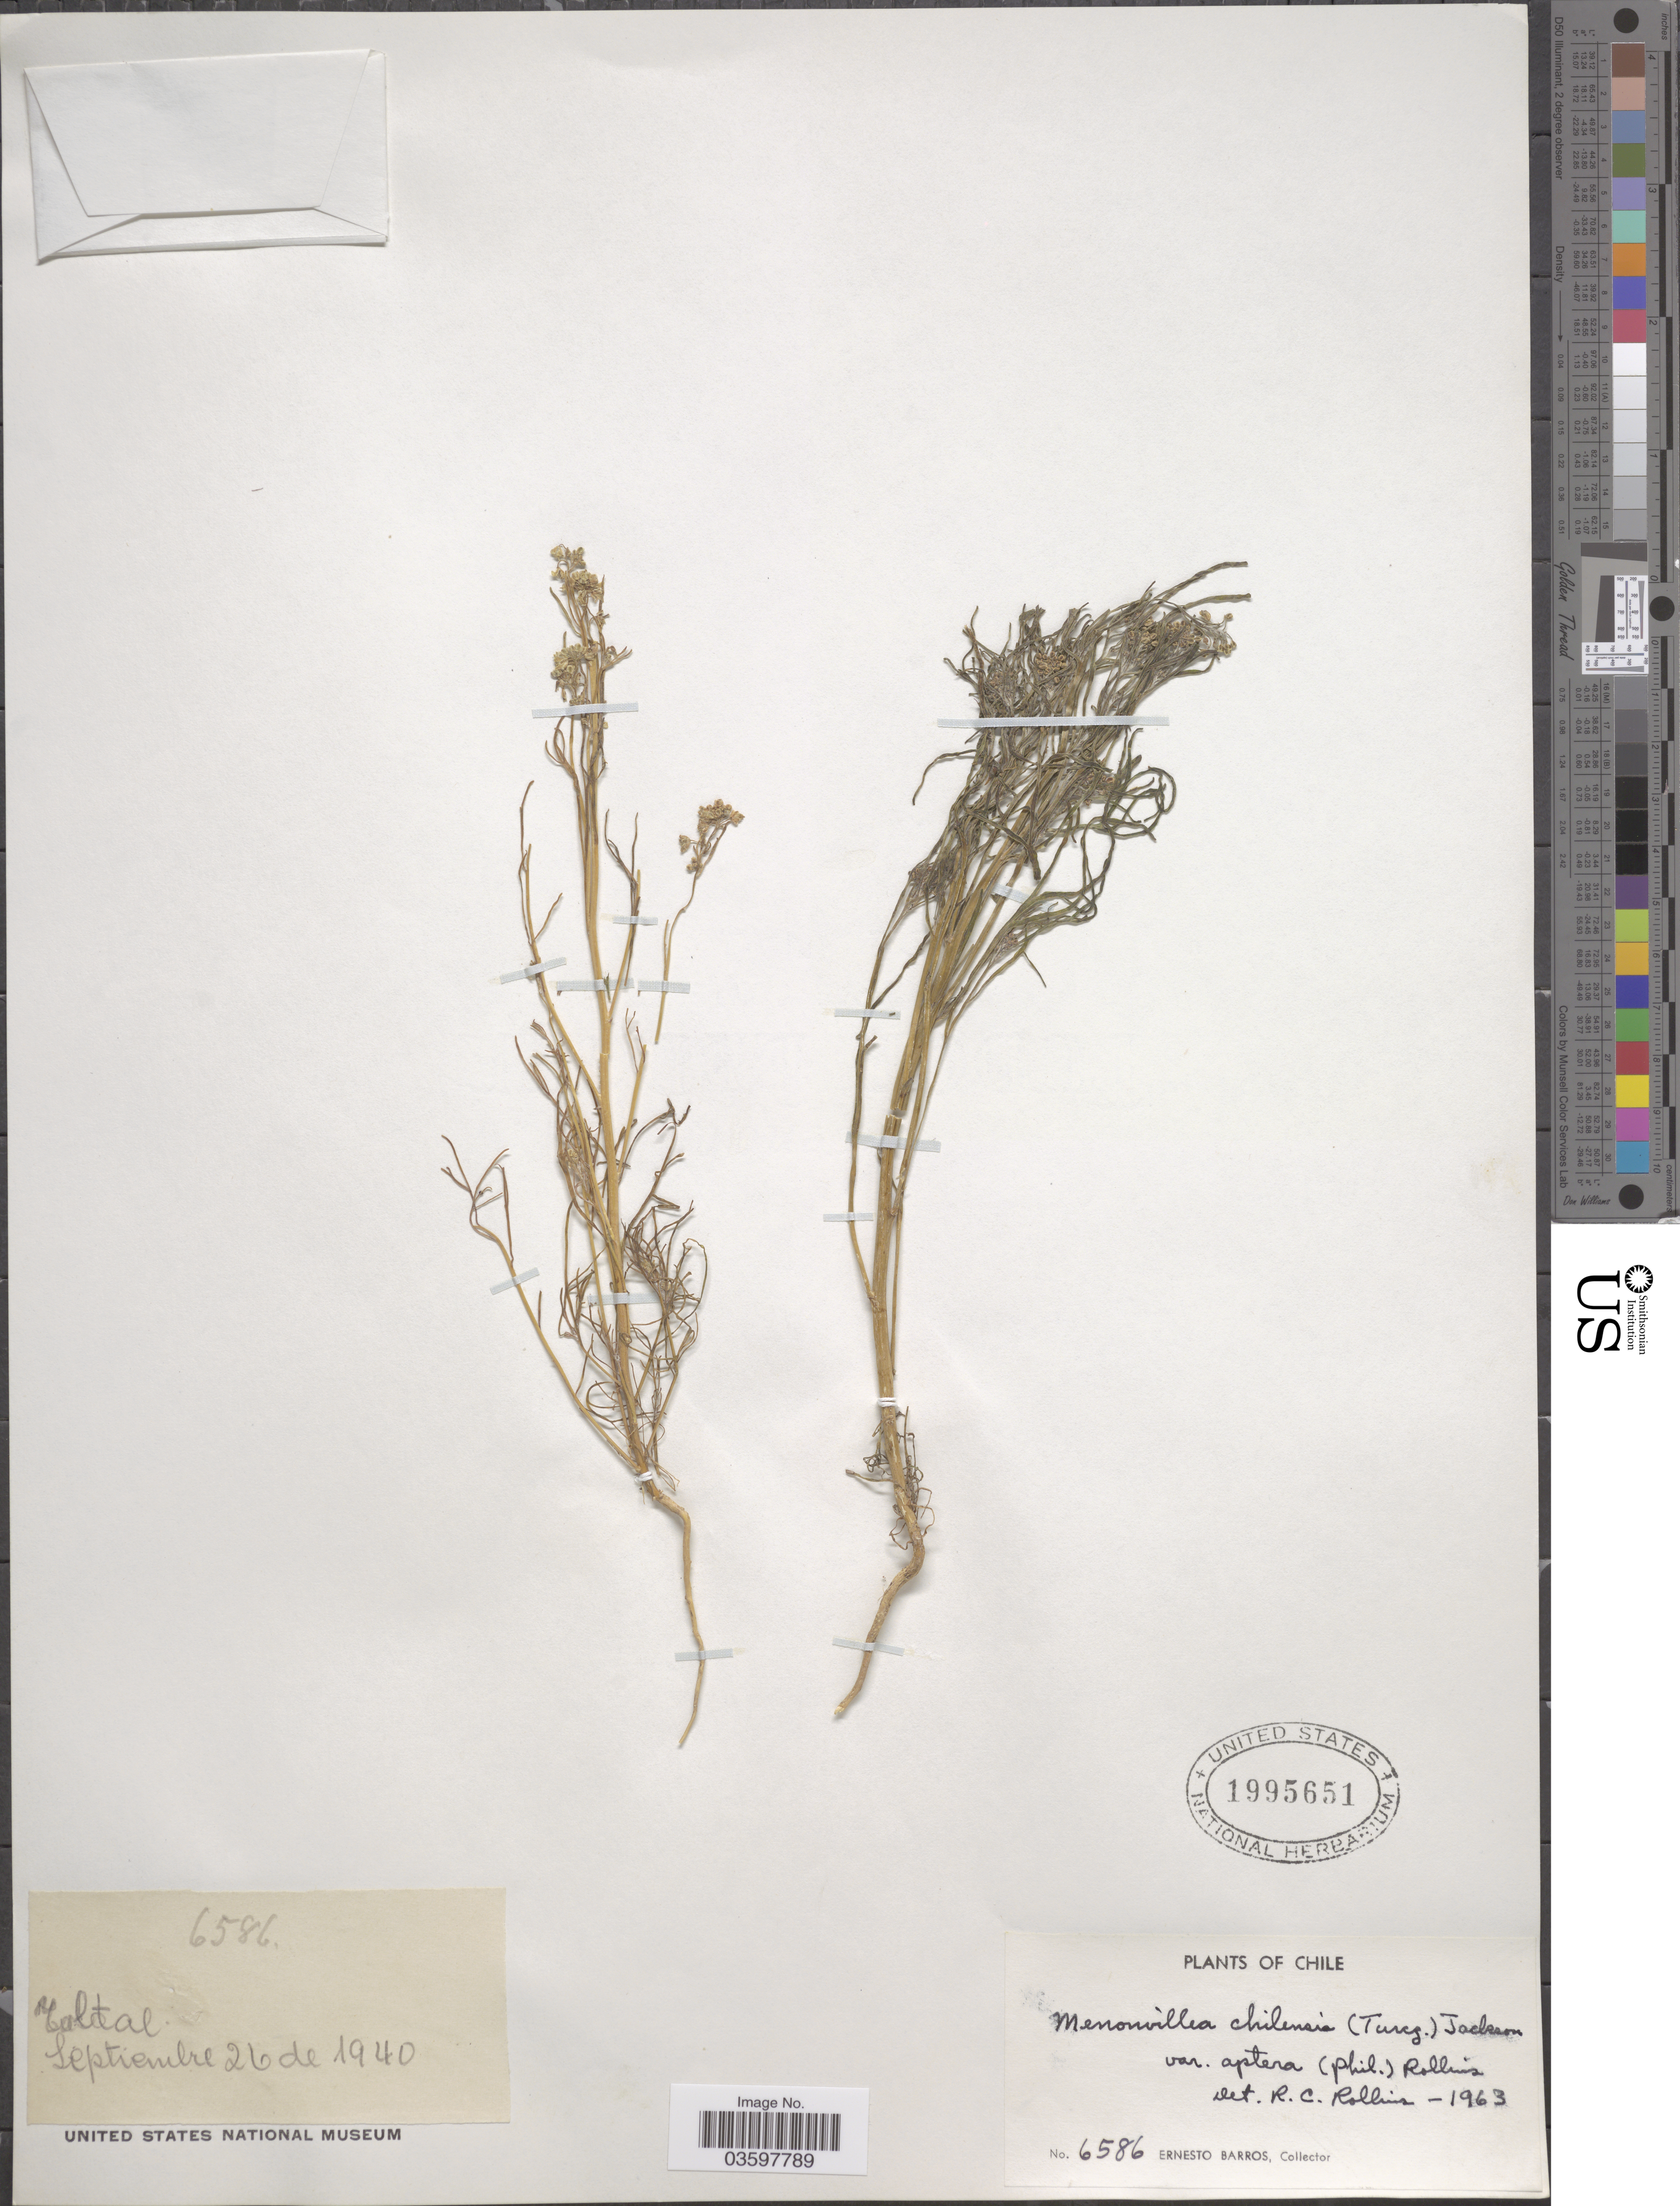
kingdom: Plantae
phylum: Tracheophyta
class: Magnoliopsida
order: Brassicales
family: Brassicaceae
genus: Menonvillea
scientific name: Menonvillea chilensis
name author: (Turcz.) B.D. Jacks.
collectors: E. Barros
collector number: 6586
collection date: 1940-09-26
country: Chile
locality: Taltal.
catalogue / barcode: US 1995651